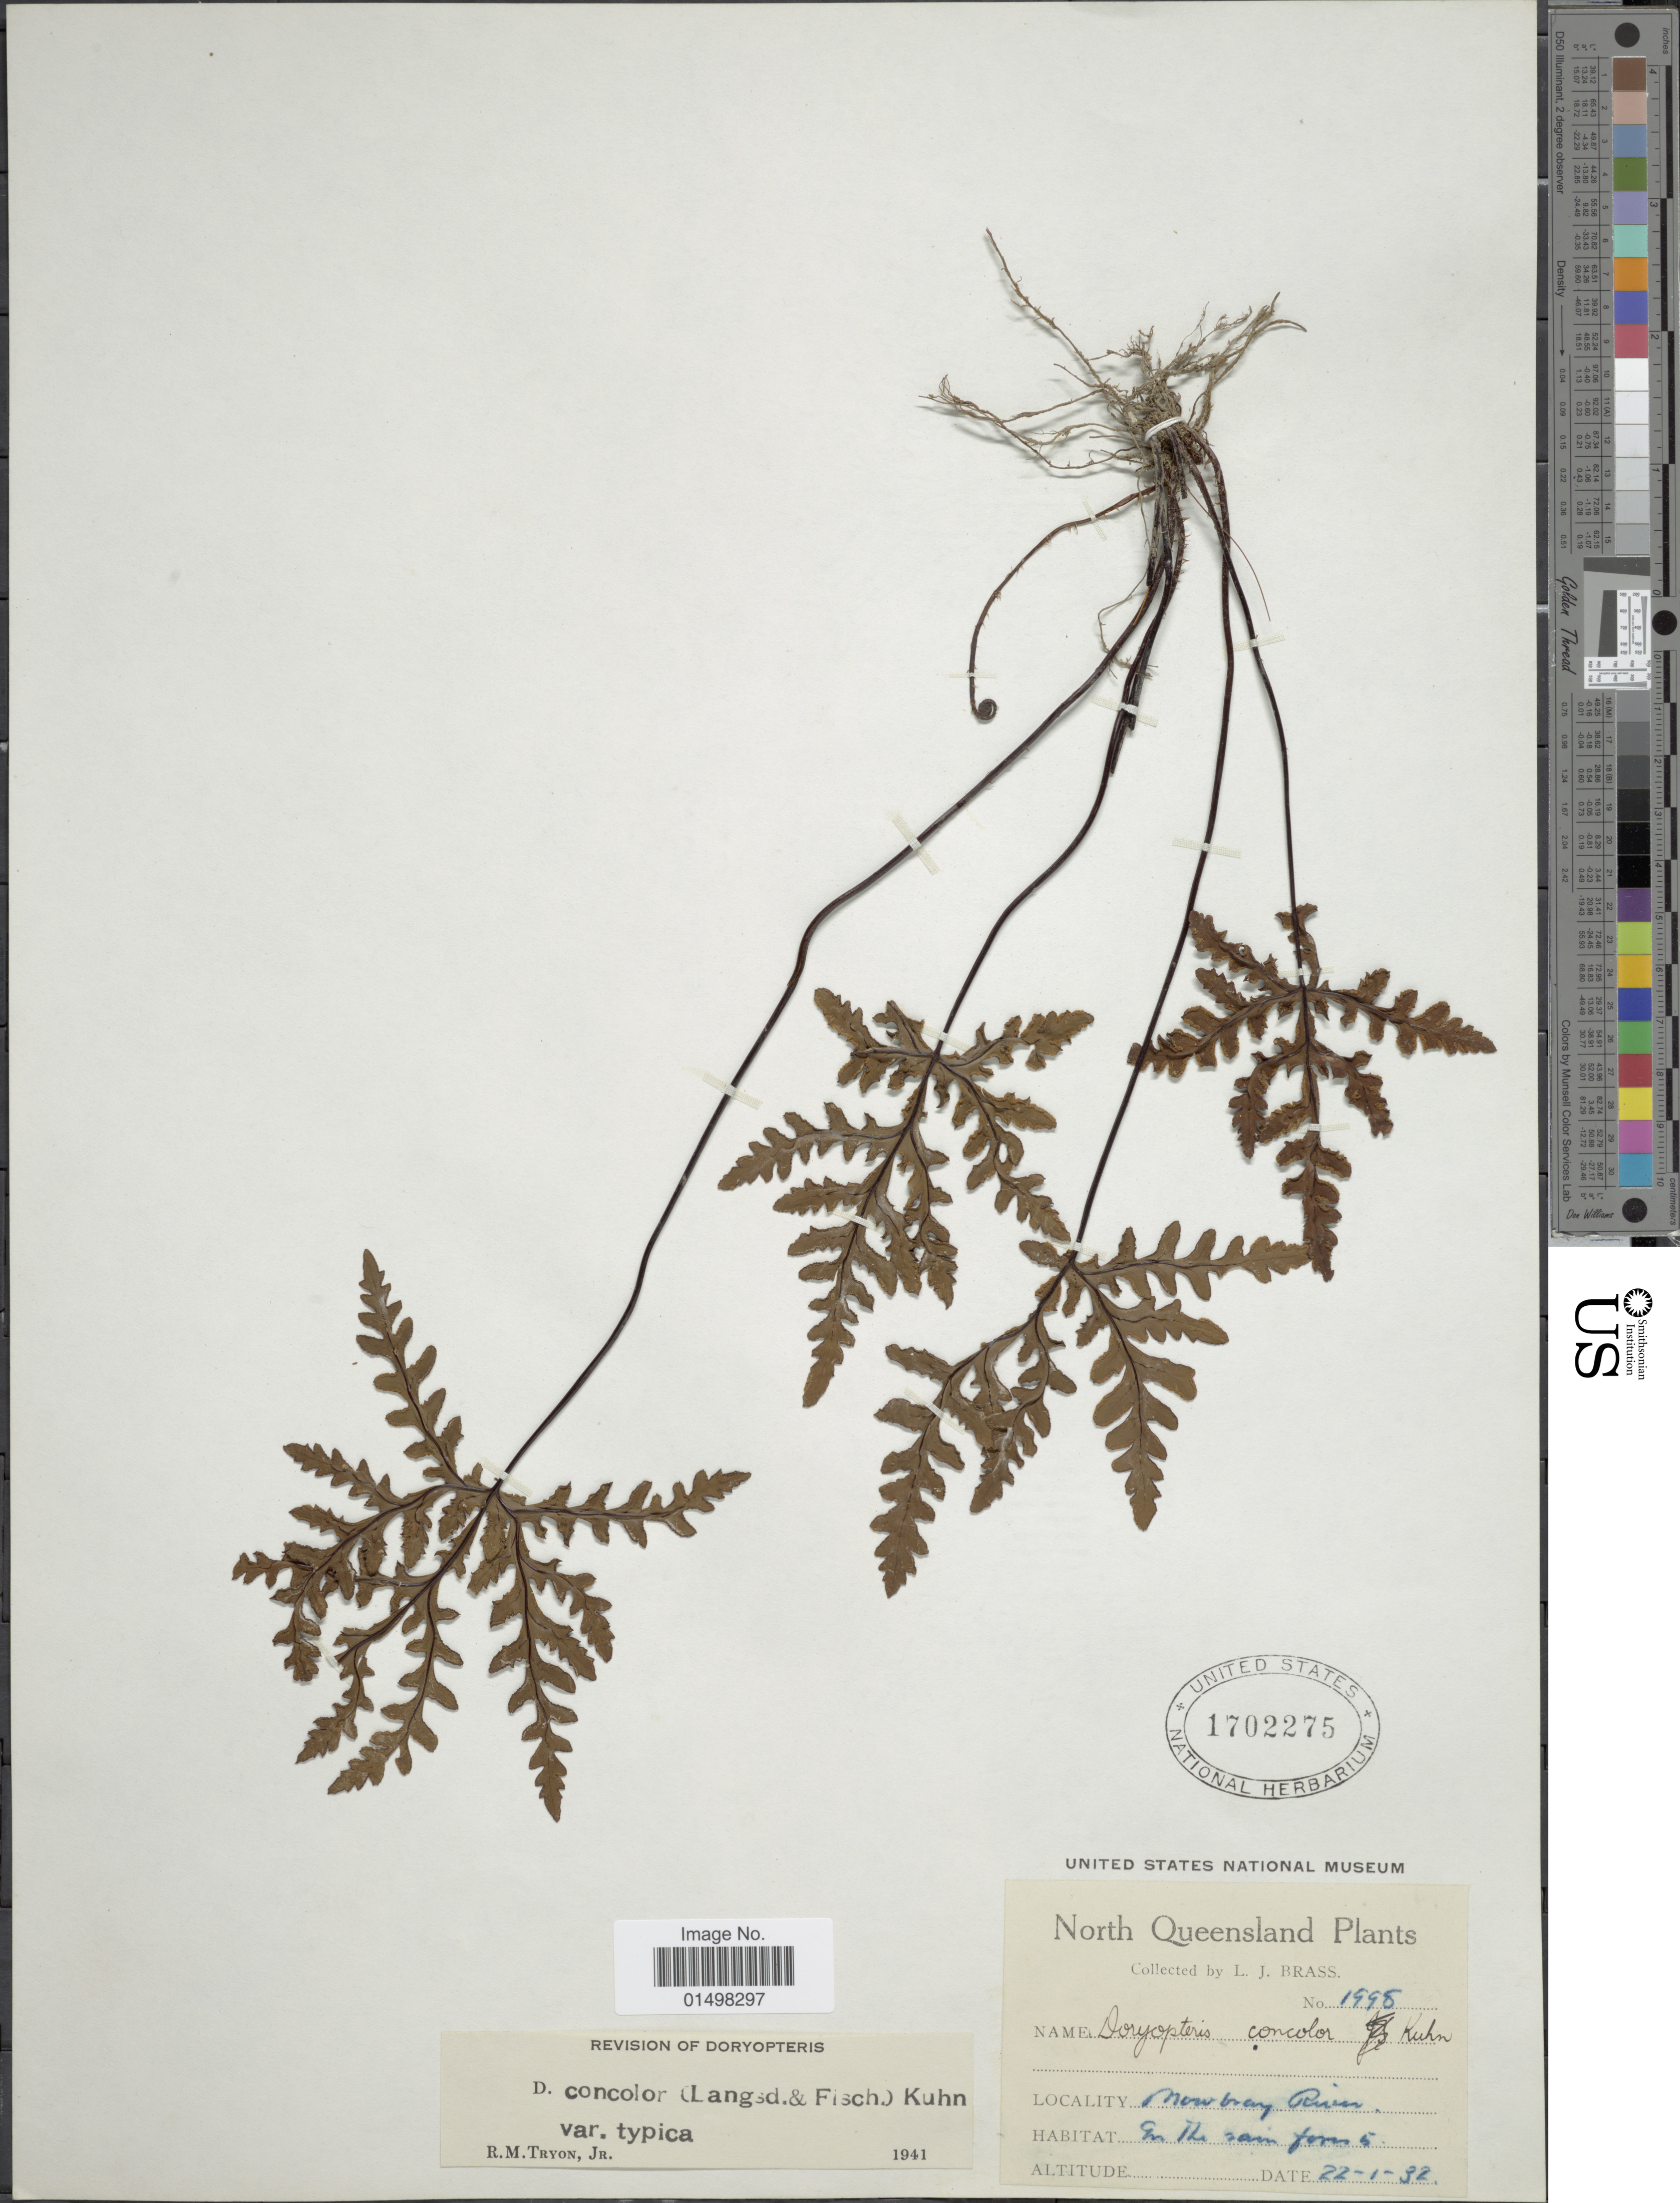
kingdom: Plantae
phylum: Tracheophyta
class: Polypodiopsida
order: Polypodiales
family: Pteridaceae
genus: Doryopteris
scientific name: Doryopteris concolor var. concolor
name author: (Langsd. & Fisch.) Kuhn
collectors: L. J. Brass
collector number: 1998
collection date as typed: Transcribed d/m/y: 22/1/32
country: Australia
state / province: Queensland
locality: North Queensland. Mowbary River.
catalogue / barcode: US 1702275